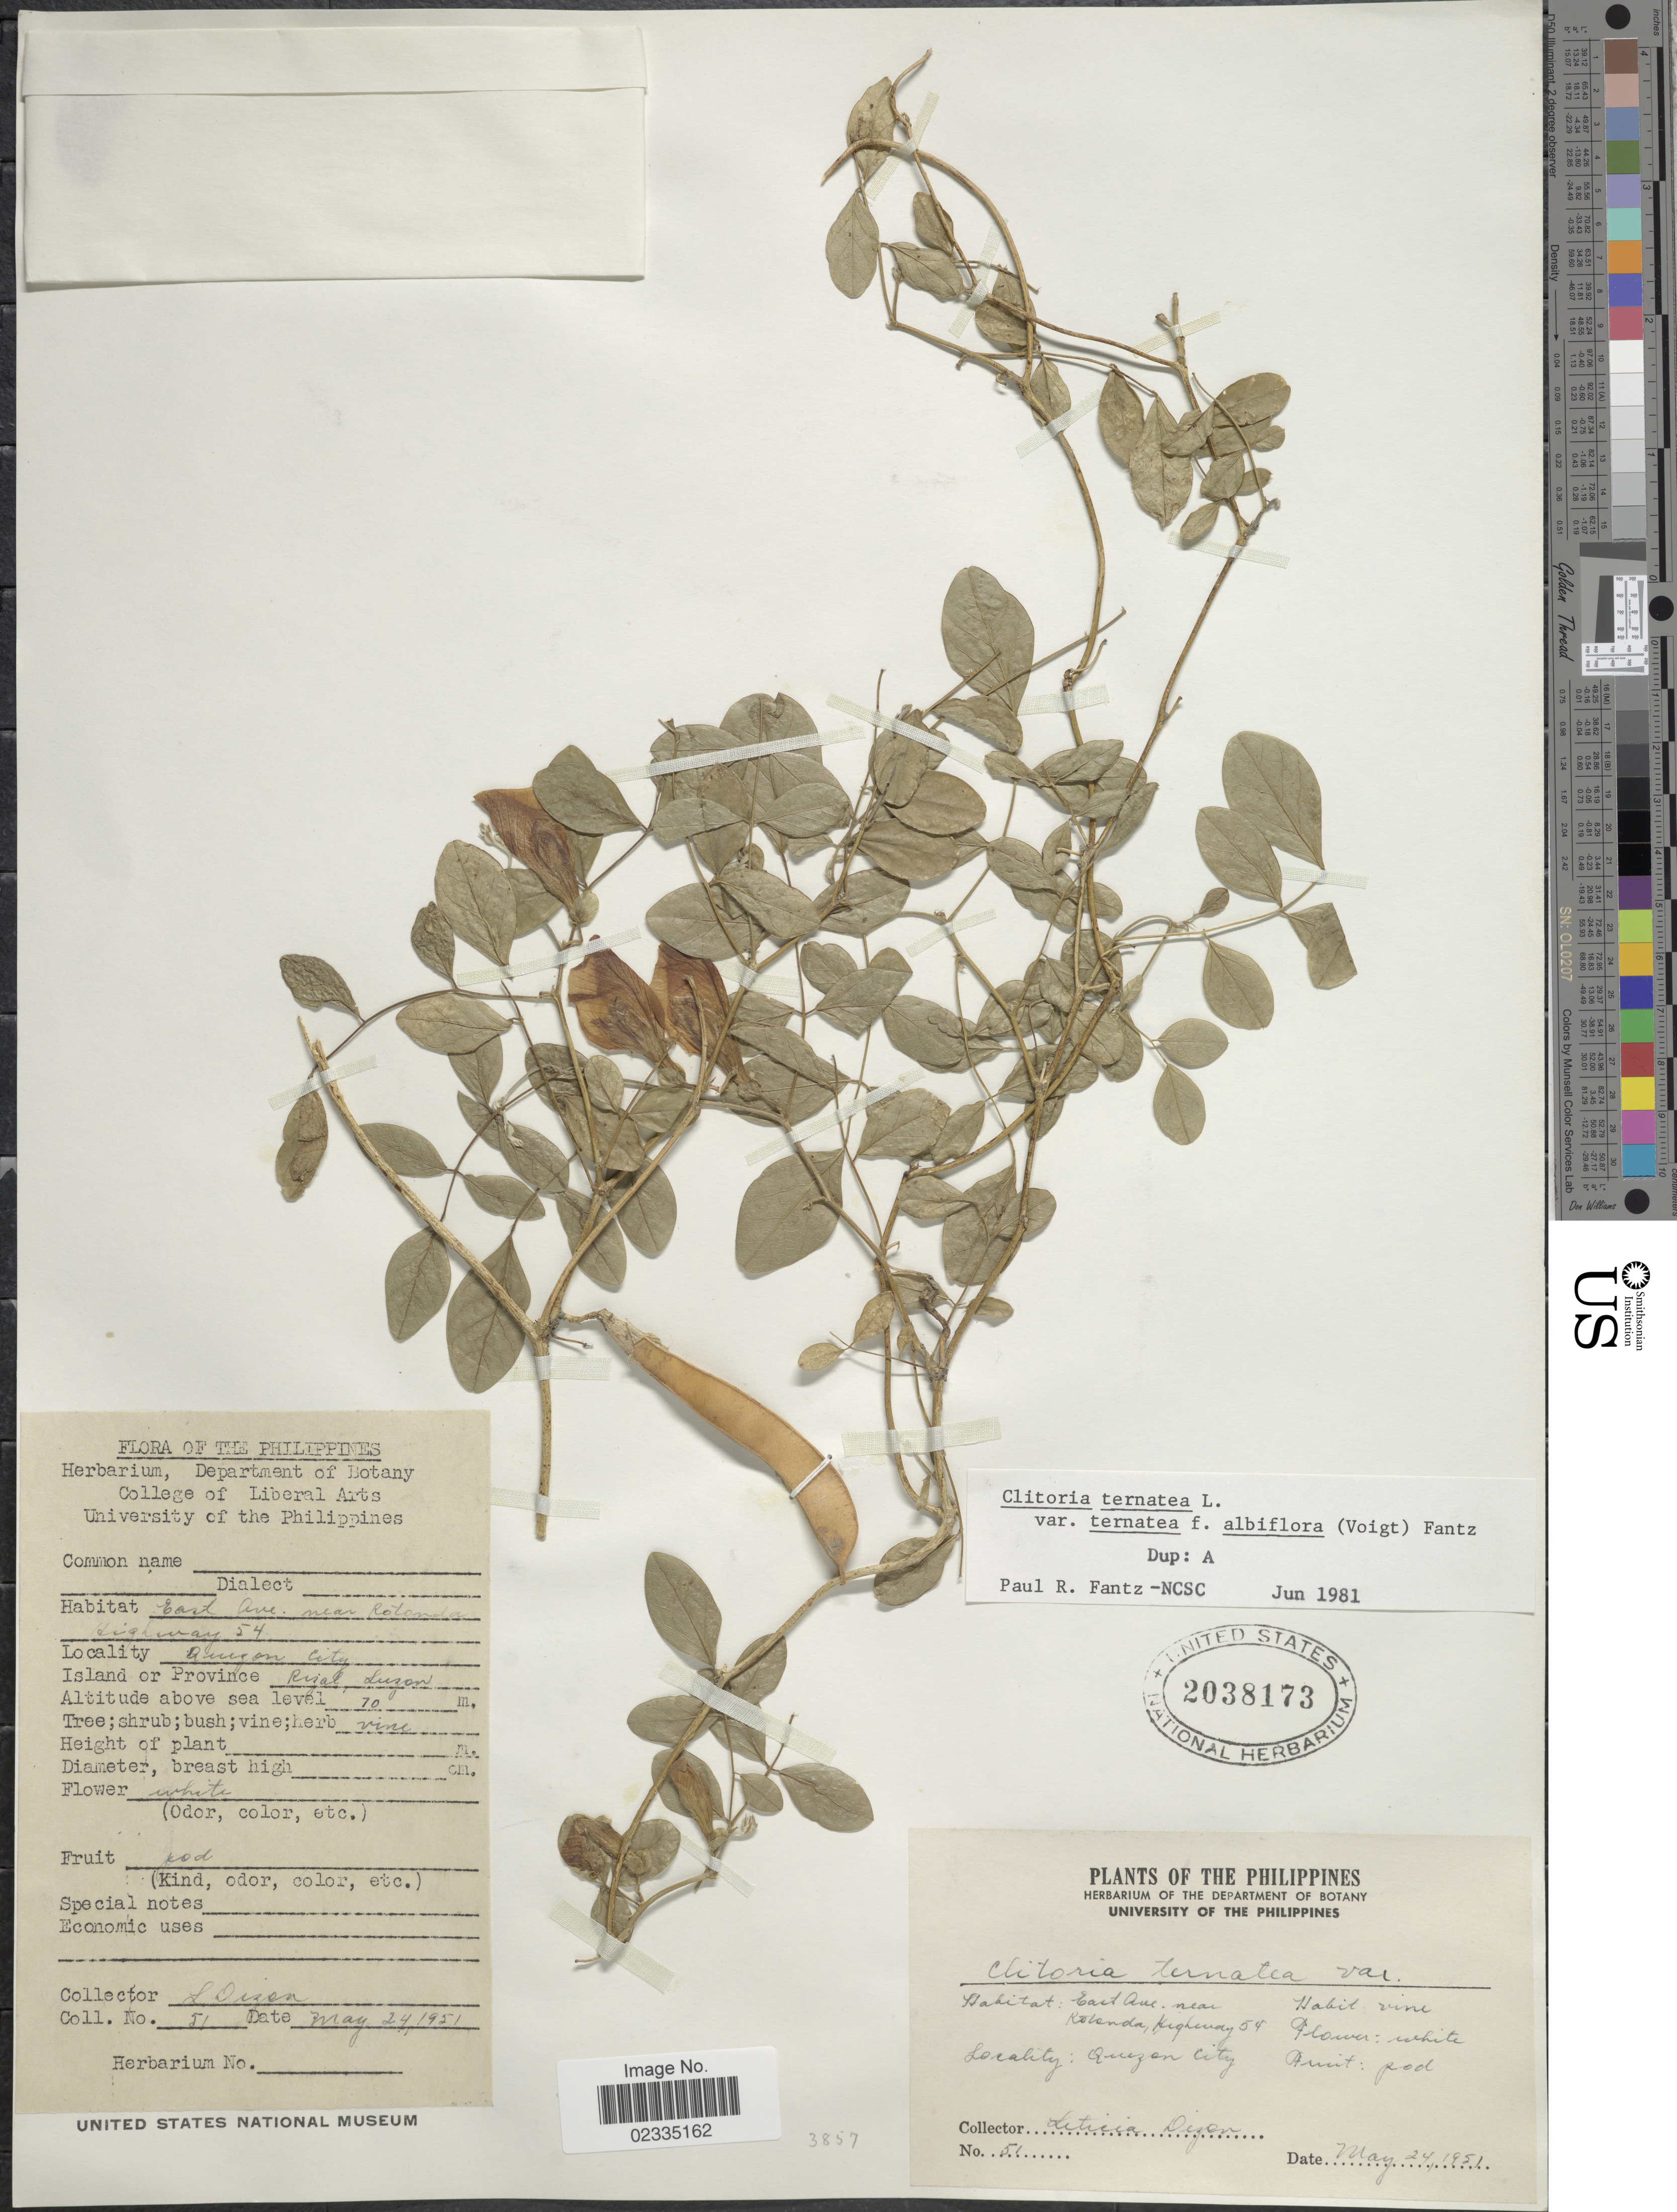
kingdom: Plantae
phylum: Tracheophyta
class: Magnoliopsida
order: Fabales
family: Fabaceae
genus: Clitoria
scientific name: Clitoria ternatea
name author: L.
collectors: L. Dizen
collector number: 51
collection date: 1951-05-24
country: Philippines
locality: East Avee near Rotonda, Highway 54, Quezon City, Rizal, Luzon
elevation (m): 70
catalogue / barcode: US 2038173